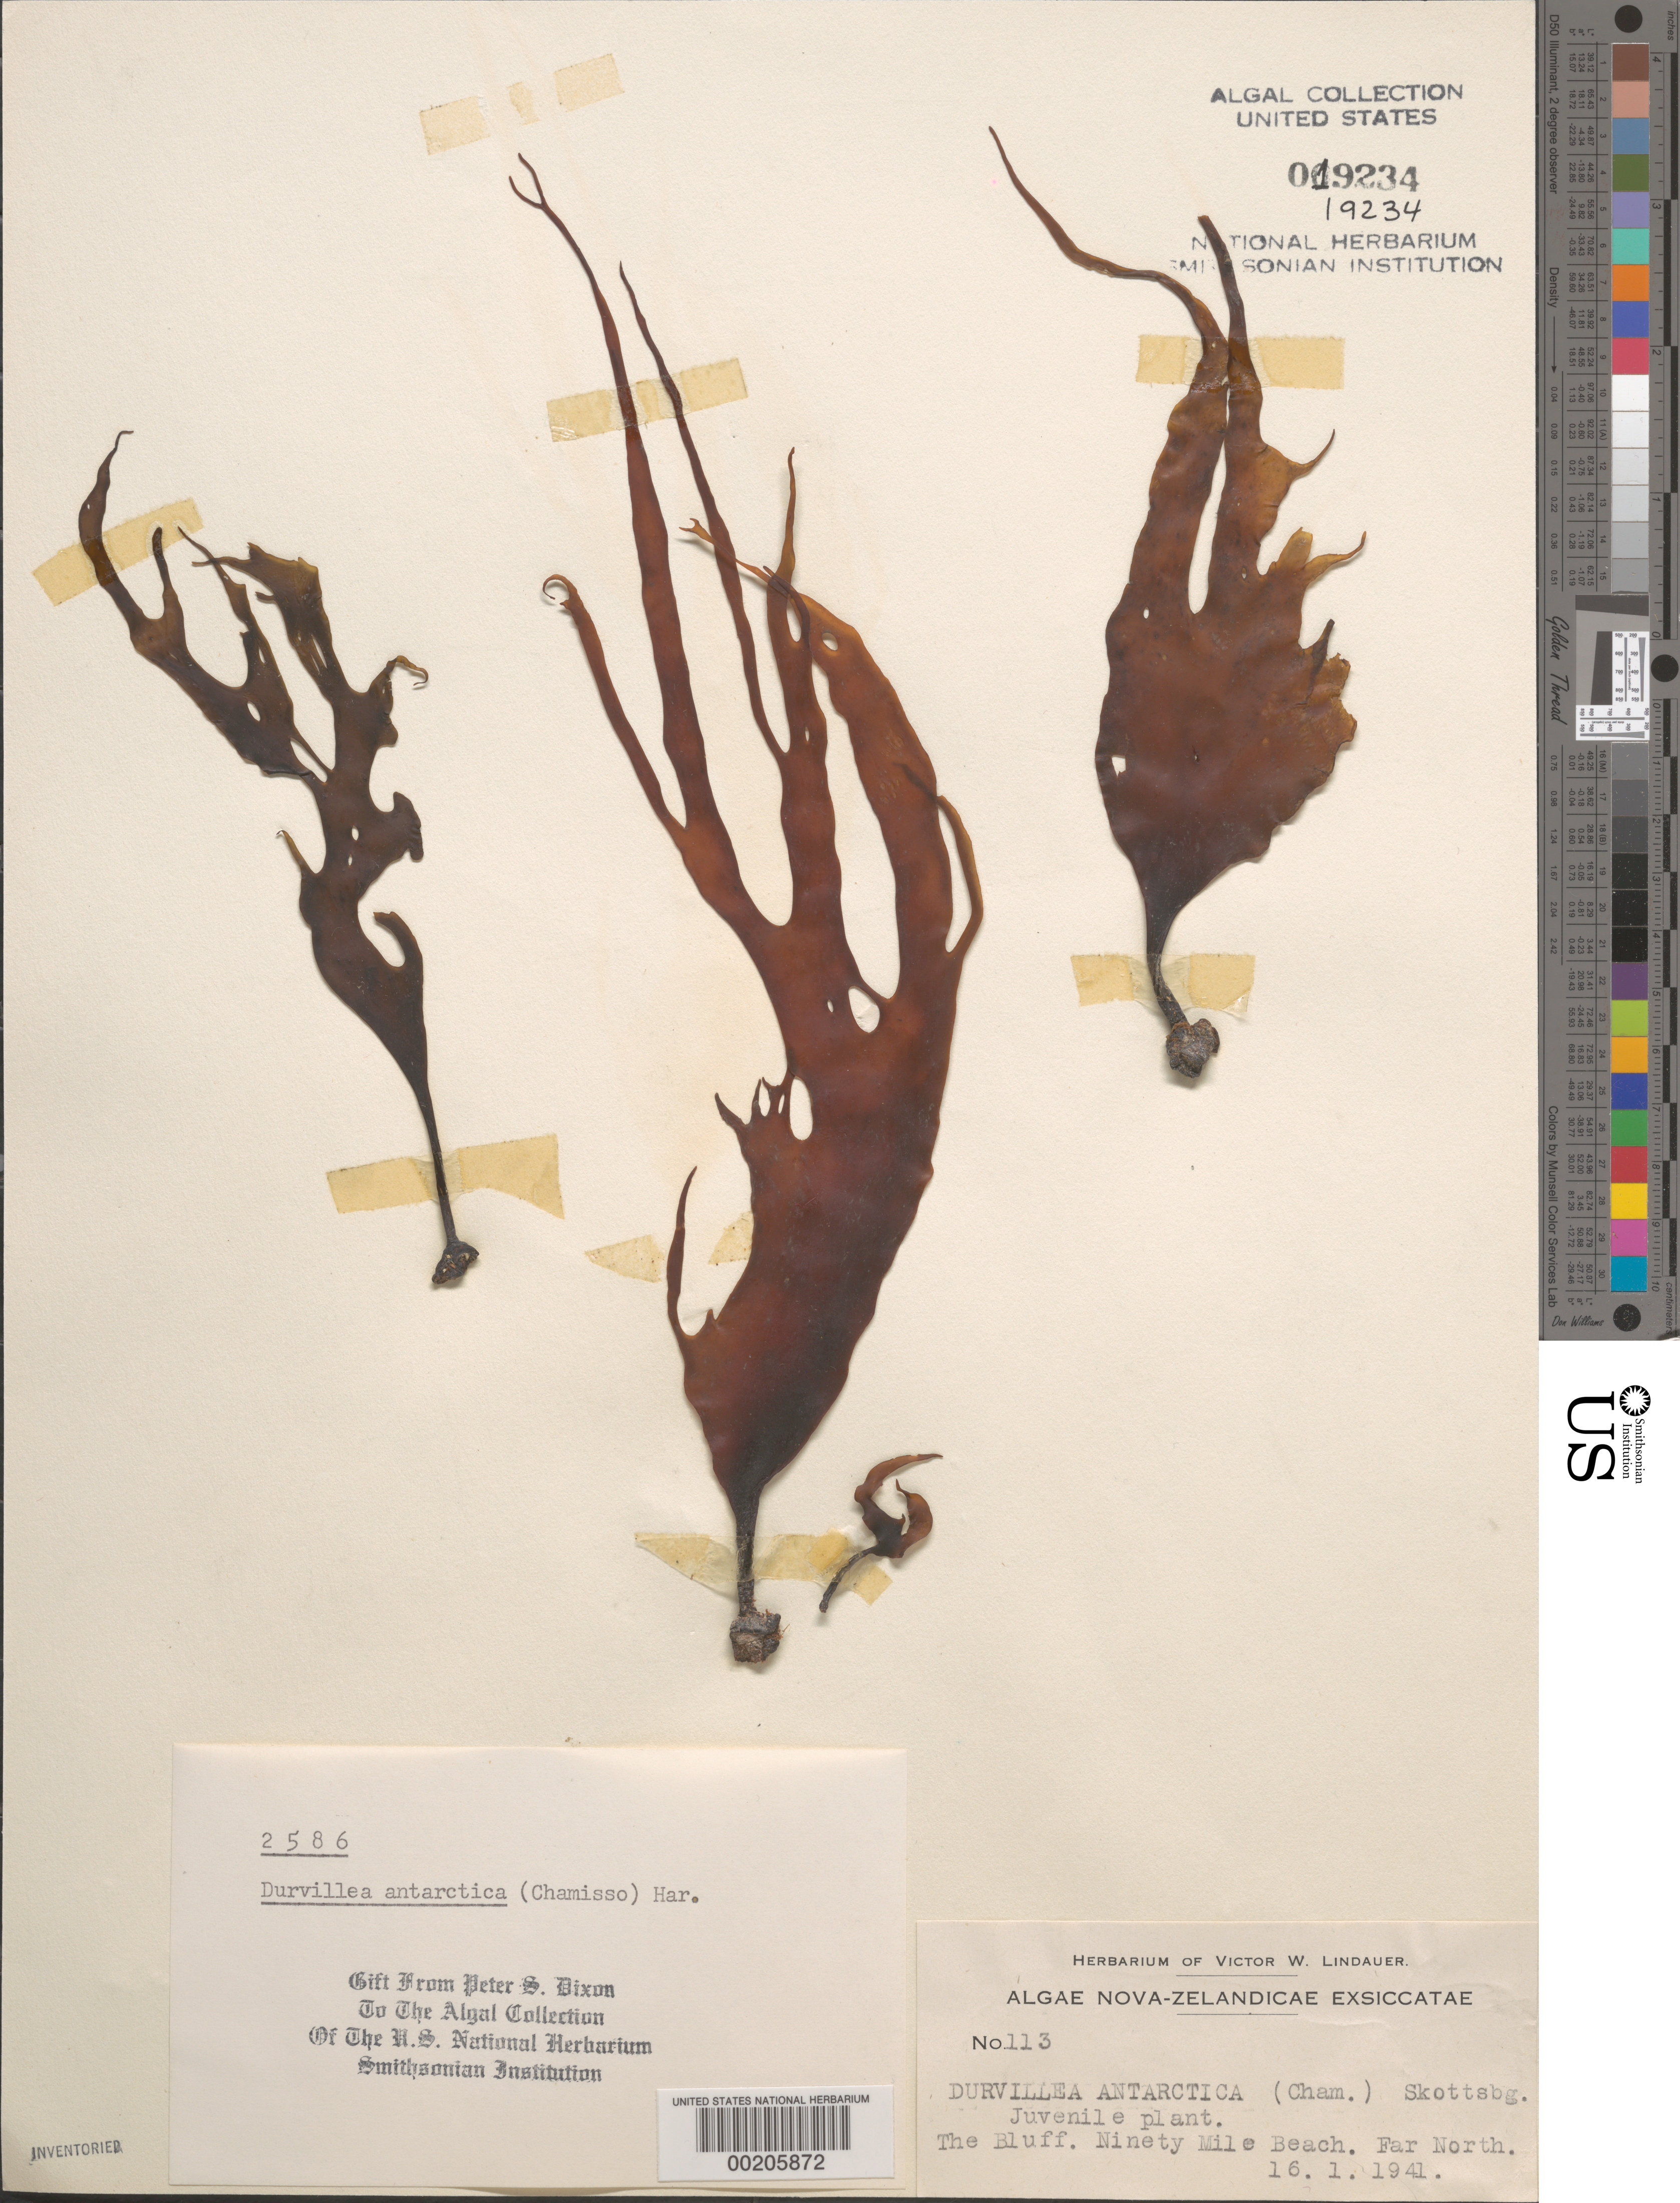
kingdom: Chromista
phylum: Ochrophyta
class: Phaeophyceae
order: Fucales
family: Durvillaeaceae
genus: Durvillaea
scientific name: Durvillaea antarctica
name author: (Cham.) P. Hariot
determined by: Dixon, P. S.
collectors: V. Lindauer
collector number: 113 & PSD 2586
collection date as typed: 16 Jan 1941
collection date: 1941-01-16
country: New Zealand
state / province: Northland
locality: Far north, ninety mile beach, the bluff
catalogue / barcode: US 19234